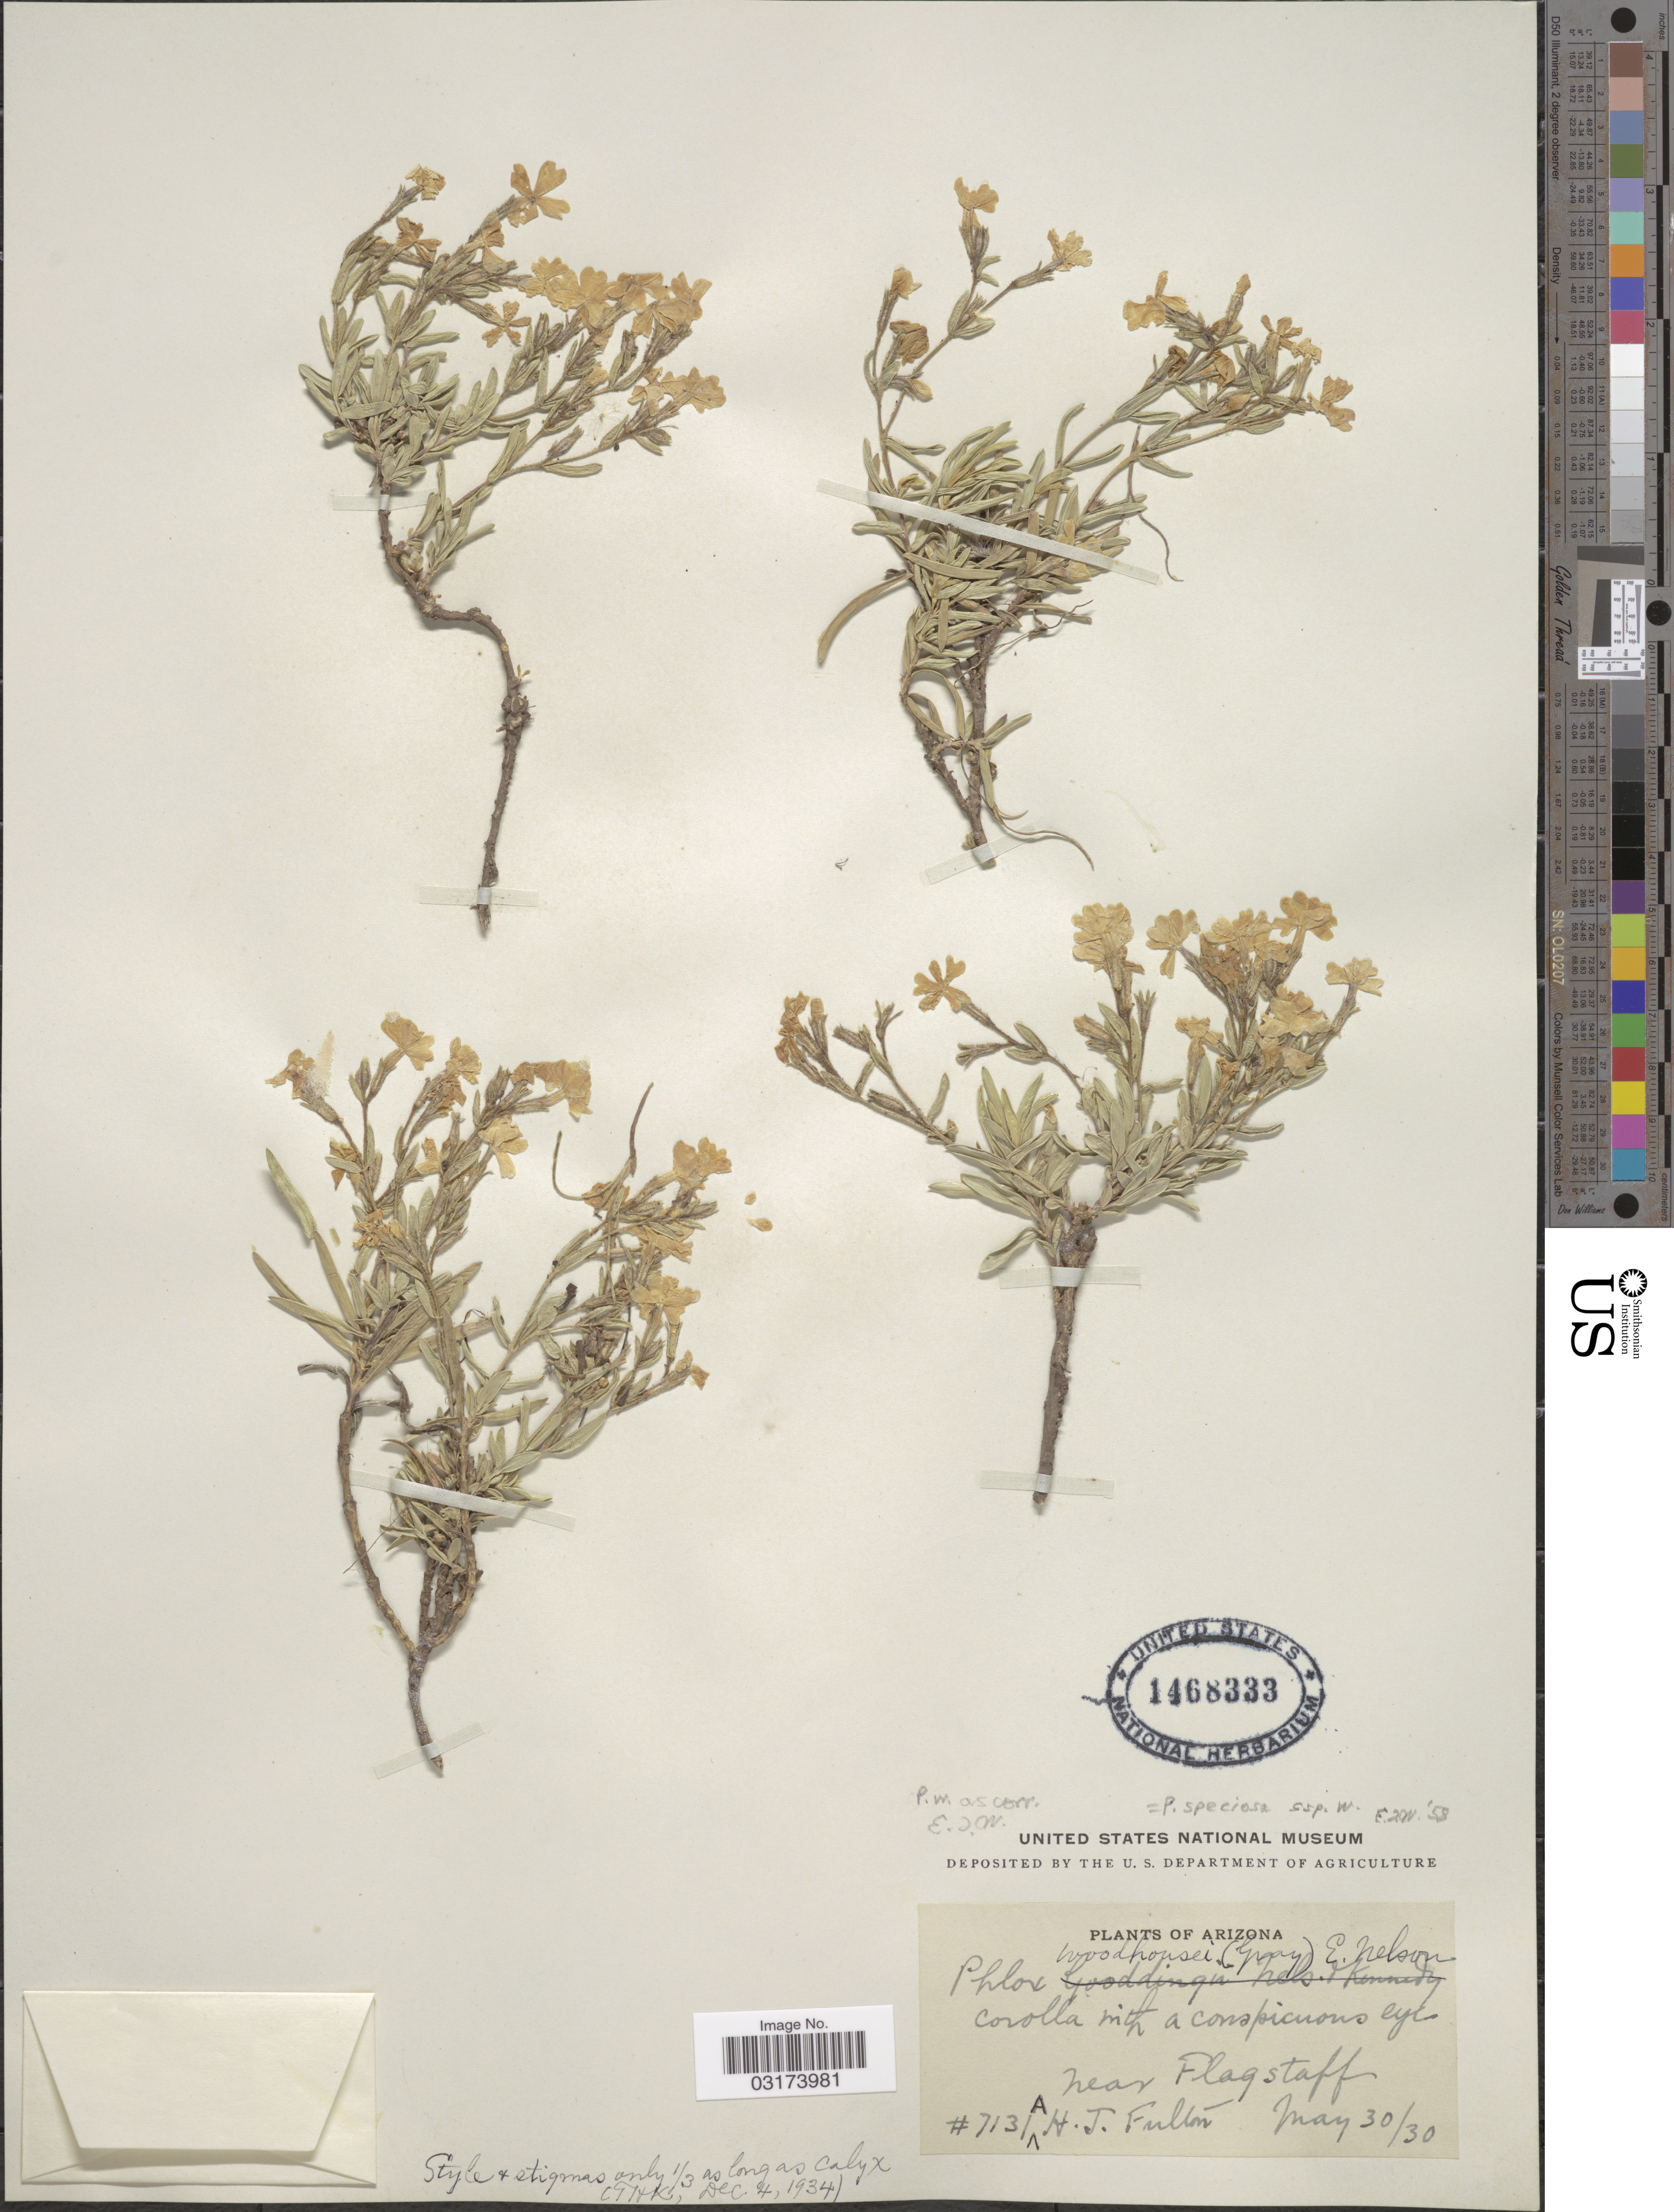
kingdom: Plantae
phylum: Tracheophyta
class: Magnoliopsida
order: Ericales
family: Polemoniaceae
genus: Phlox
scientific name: Phlox woodhousei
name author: (A. Gray) E.E. Nelson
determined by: Mayfield, M. H.; Ferguson, C. J.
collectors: H. Fulton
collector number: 7131A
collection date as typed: Transcribed d/m/y: 30/5/30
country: United States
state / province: Arizona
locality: Near Flagstaff.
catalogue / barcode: US 1468333